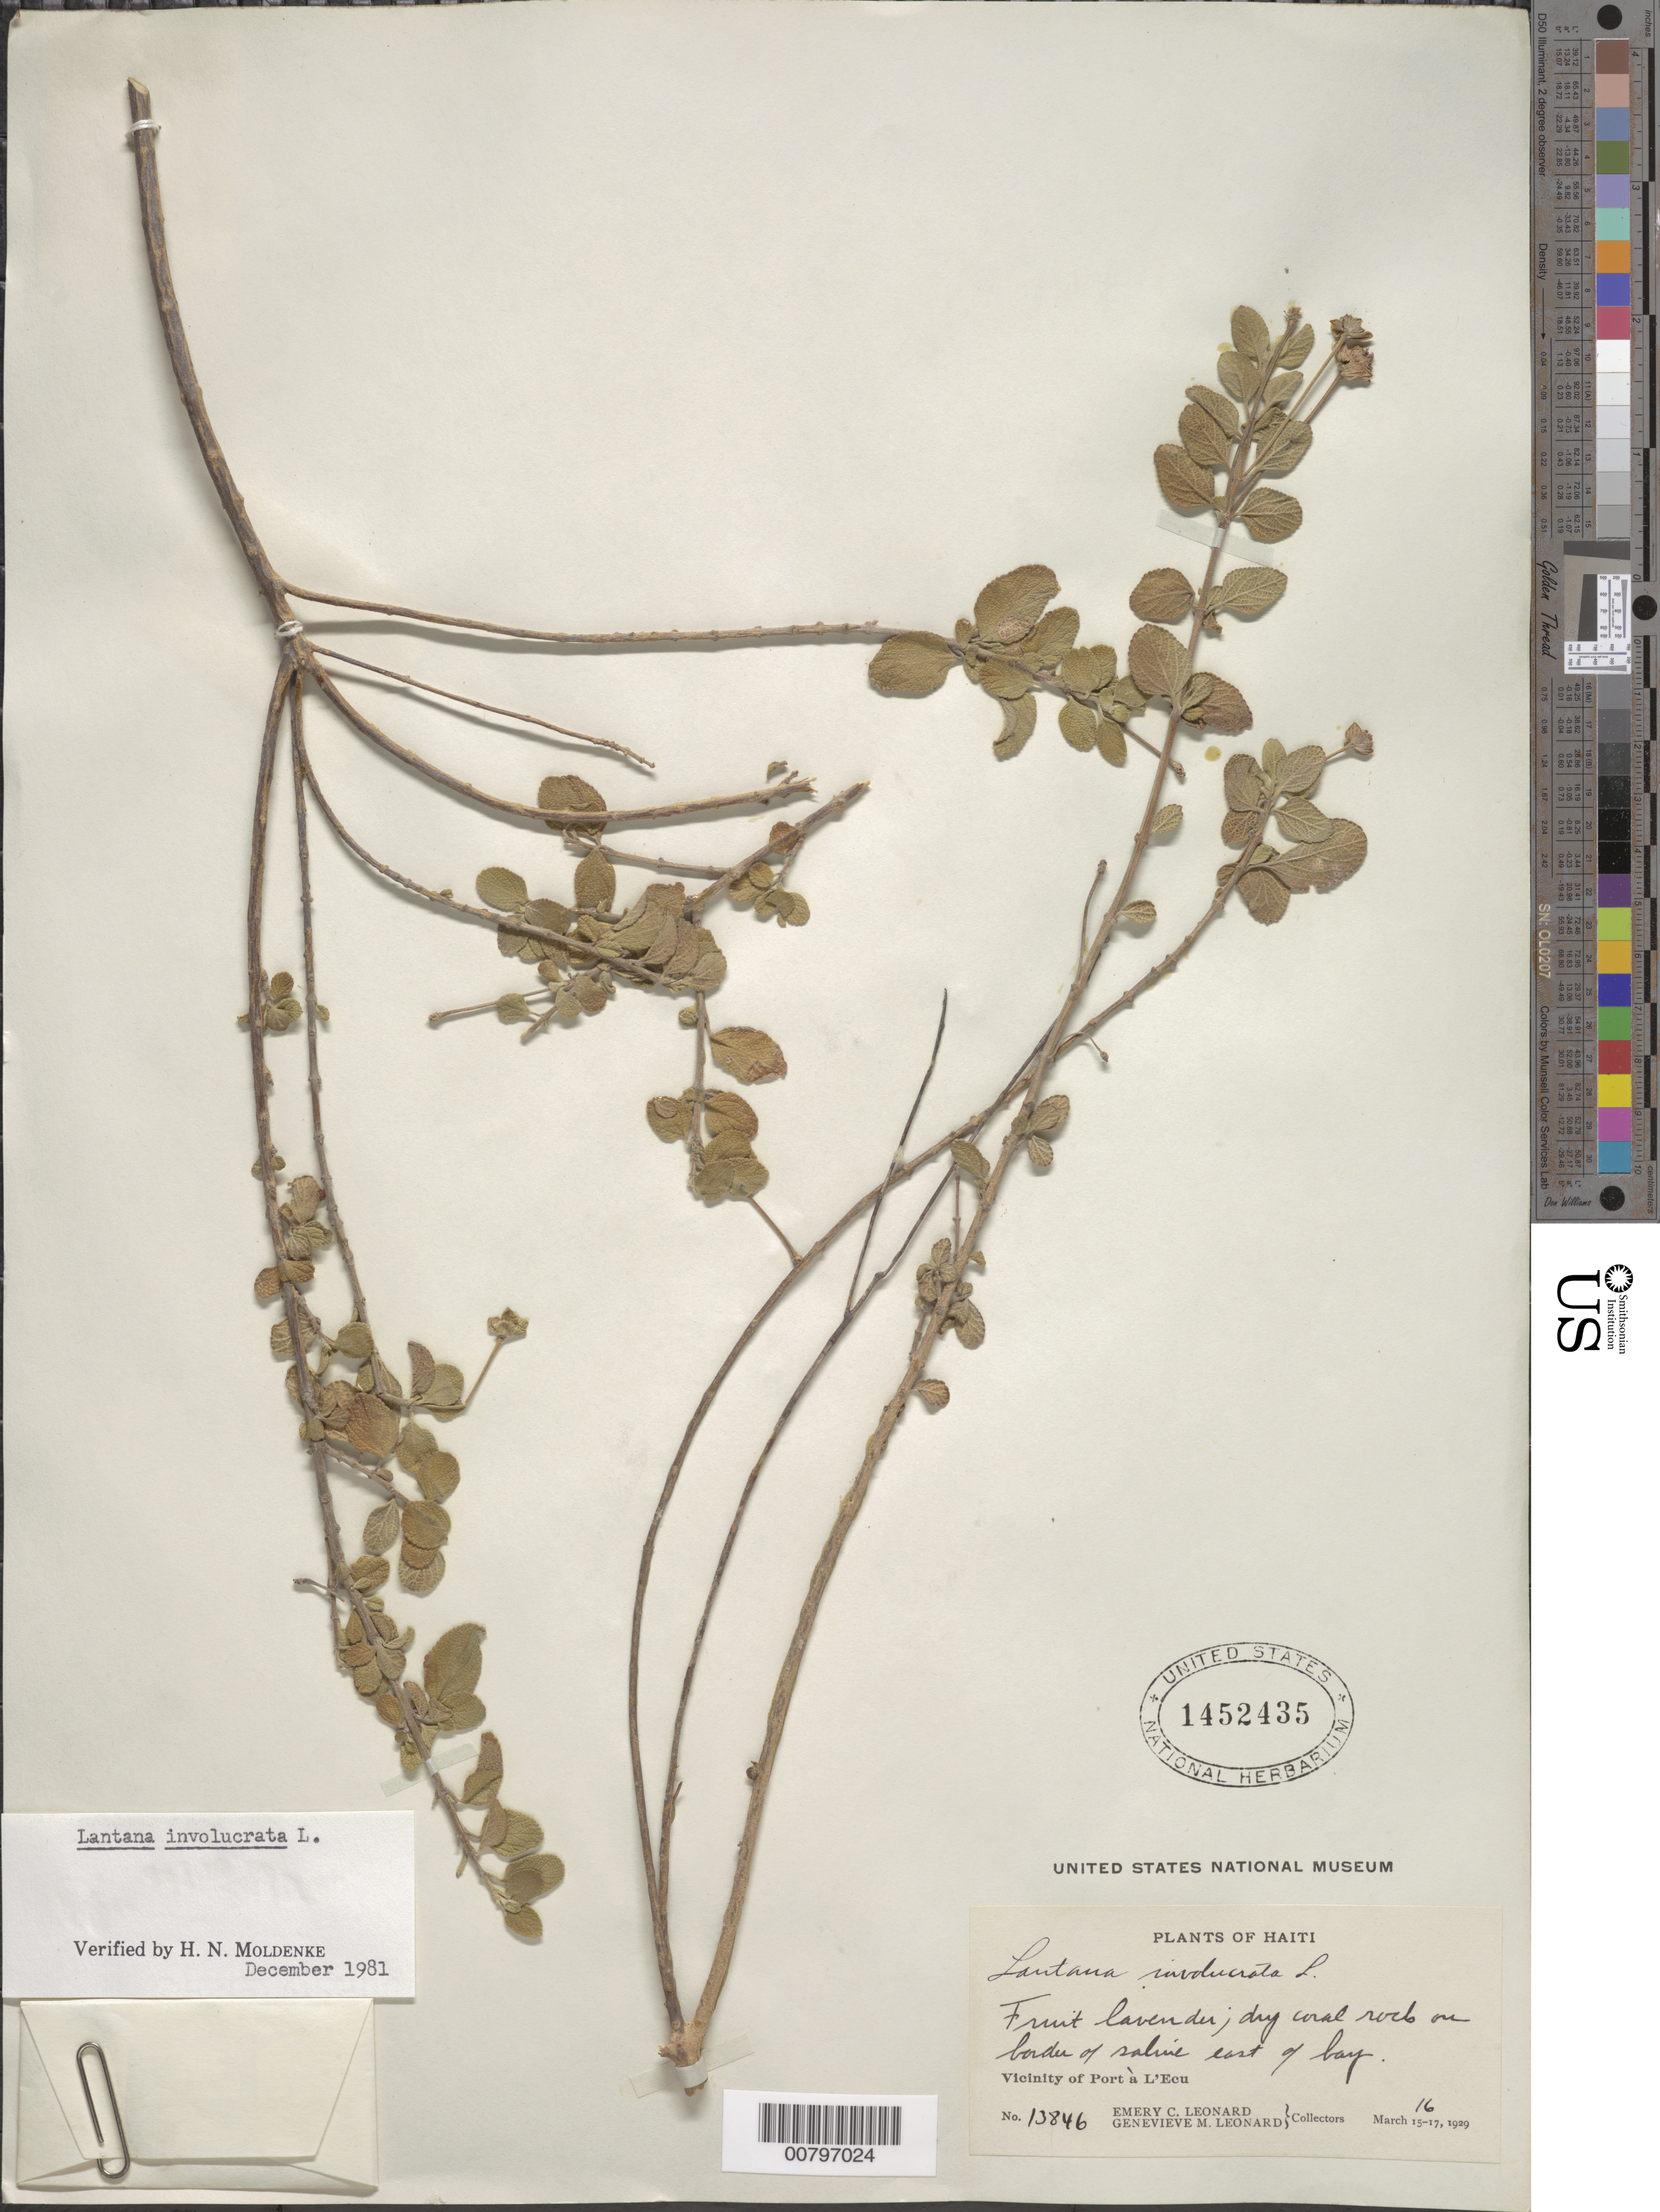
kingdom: Plantae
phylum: Tracheophyta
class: Magnoliopsida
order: Lamiales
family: Verbenaceae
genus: Lantana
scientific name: Lantana involucrata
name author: L.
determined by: Moldenke, H. N.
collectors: E. C. Leonard & G. M. Leonard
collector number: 13846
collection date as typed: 16 Mar 1929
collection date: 1929-03-16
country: Haiti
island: Hispaniola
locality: Vicinity of Port à L'Ecu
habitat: Dry coral rocks onborder of saline east of bay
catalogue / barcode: US 1452435